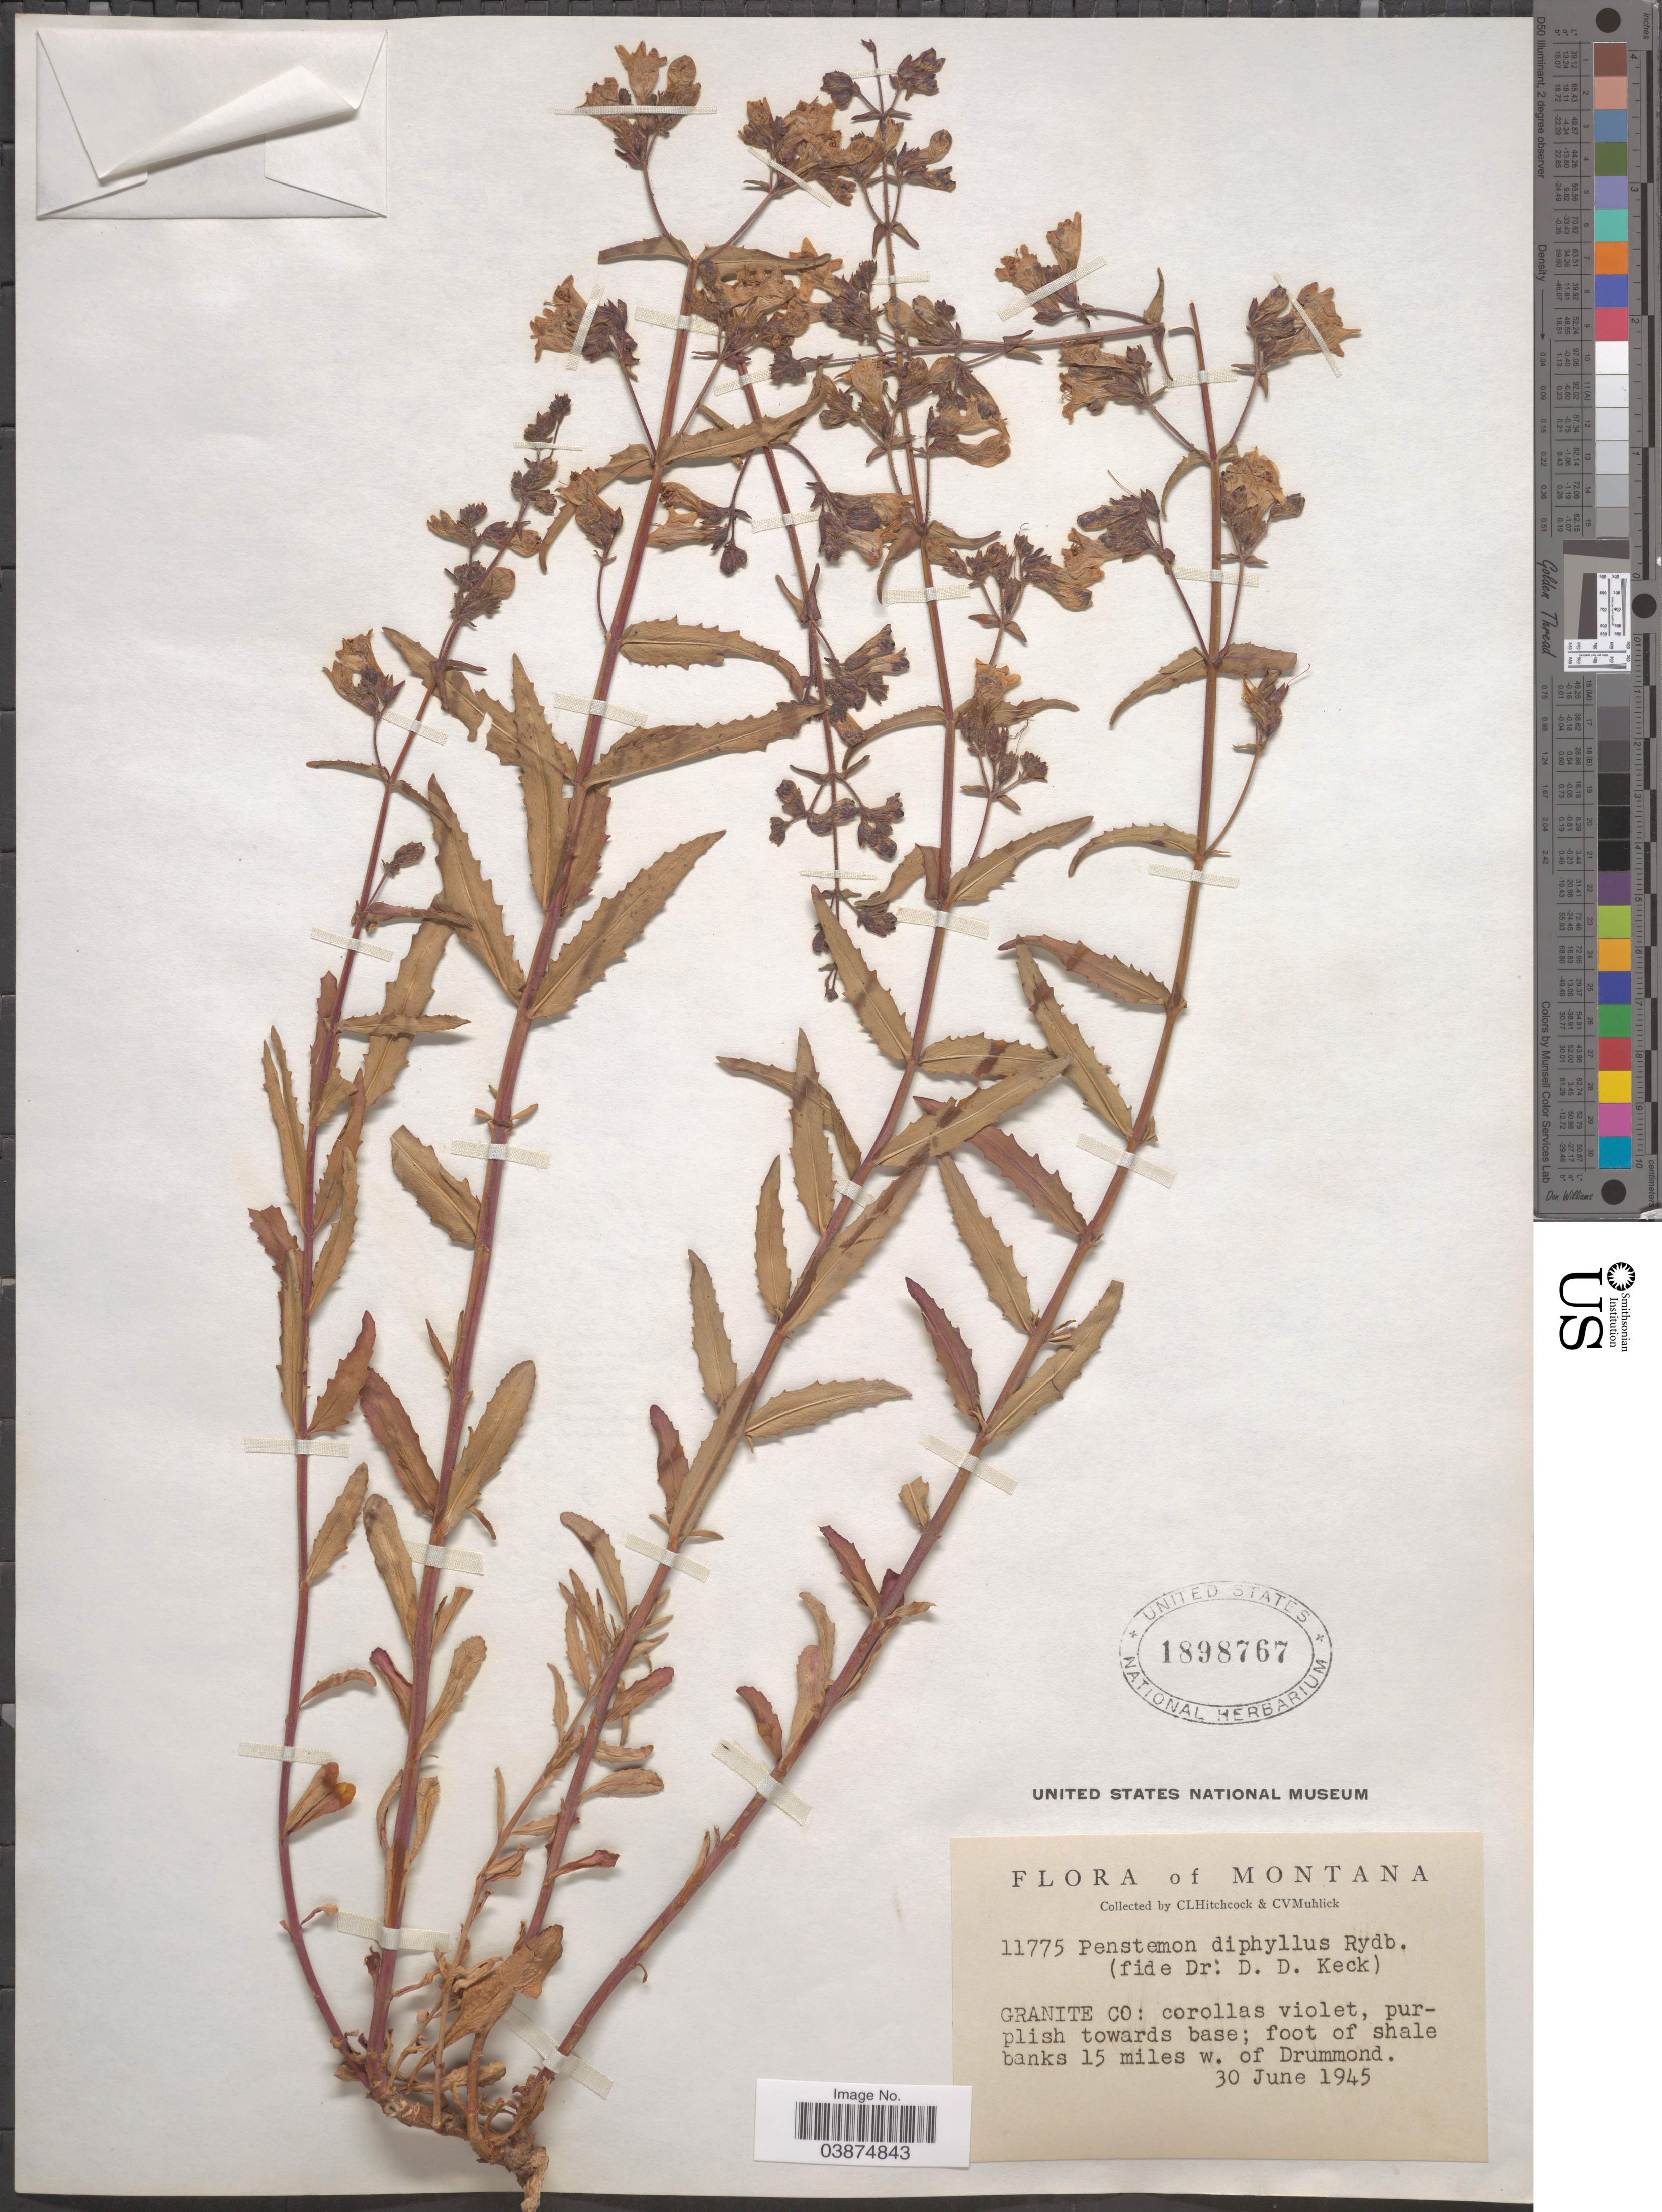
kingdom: Plantae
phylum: Tracheophyta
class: Magnoliopsida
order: Lamiales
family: Plantaginaceae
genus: Penstemon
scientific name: Penstemon diphyllus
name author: Rydb.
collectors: C. L. Hitchcock & C. V. Muhlick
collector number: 11775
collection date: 1945-06-30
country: United States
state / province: Montana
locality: Granite Co: towards base; foot of shale banks 15 miles w. of Drummond.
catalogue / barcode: US 1898767